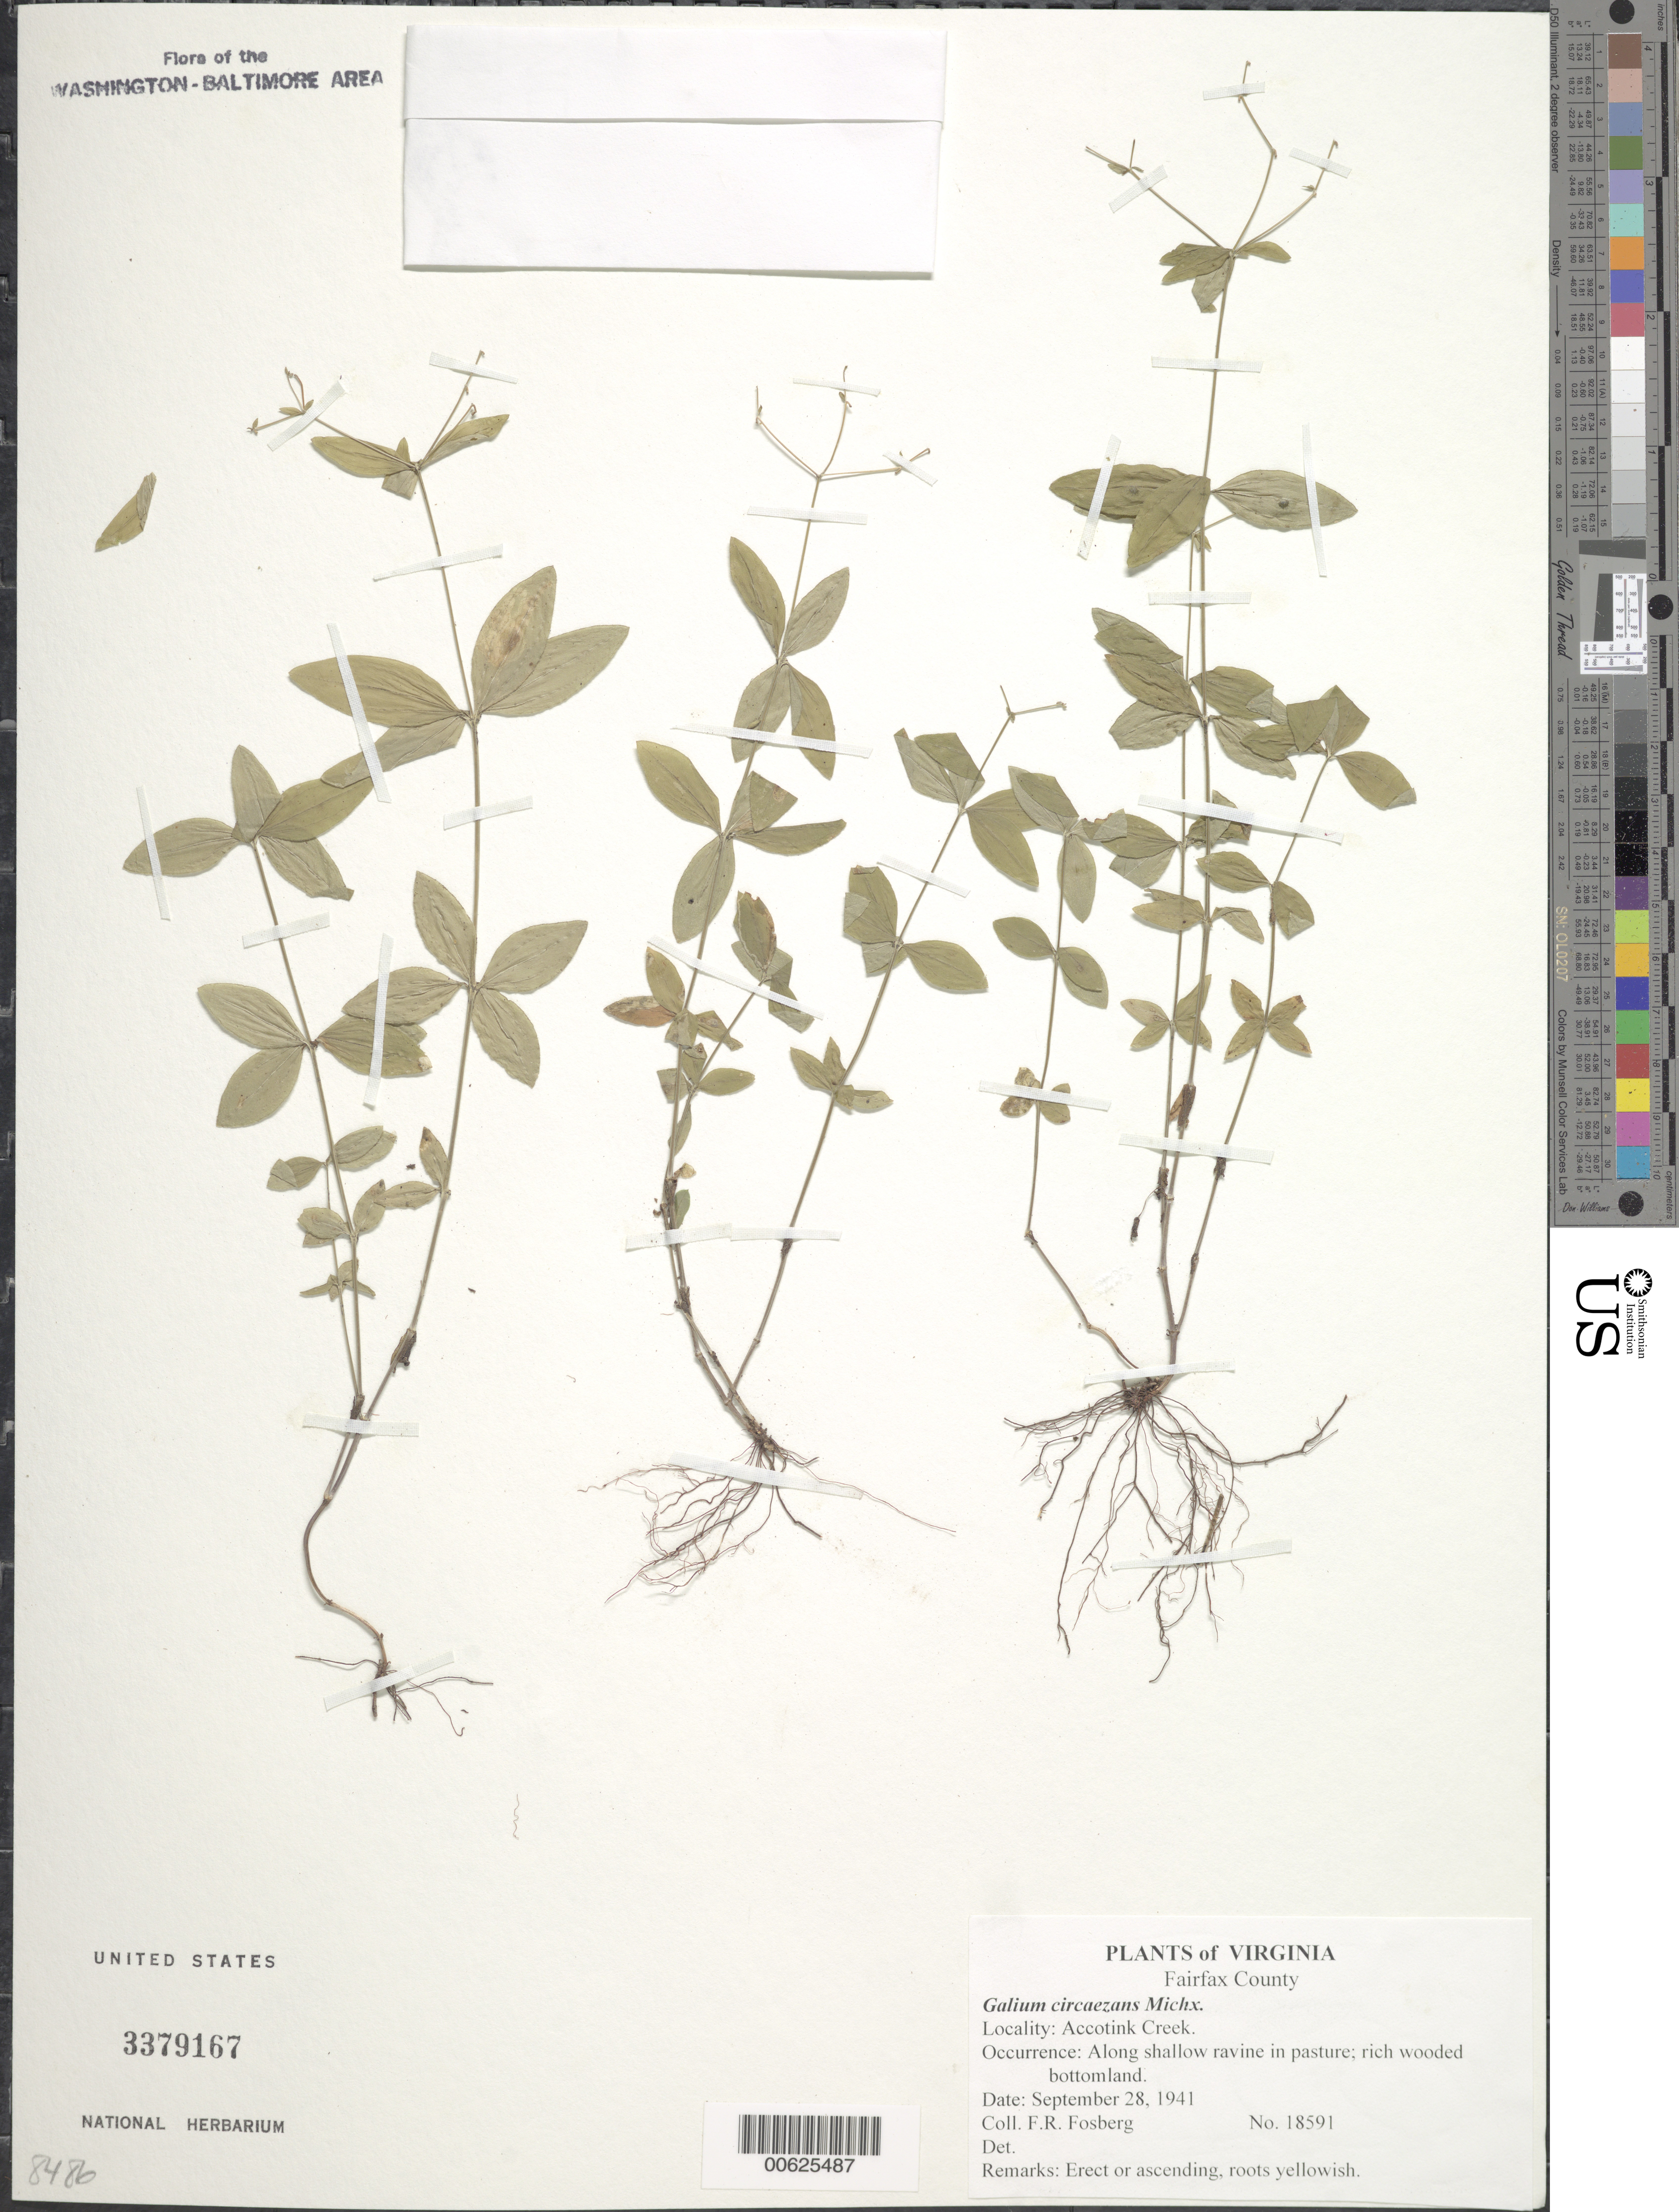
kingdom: Plantae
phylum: Tracheophyta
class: Magnoliopsida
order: Gentianales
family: Rubiaceae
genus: Galium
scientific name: Galium circaezans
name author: Michx.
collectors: F. R. Fosberg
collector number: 18591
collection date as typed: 28 Sep 1941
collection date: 1941-09-28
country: United States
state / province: Virginia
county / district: Fairfax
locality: Accotink Creek.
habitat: Along shallow ravine in pasture; rich wooded bottomland.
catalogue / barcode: US 3379167